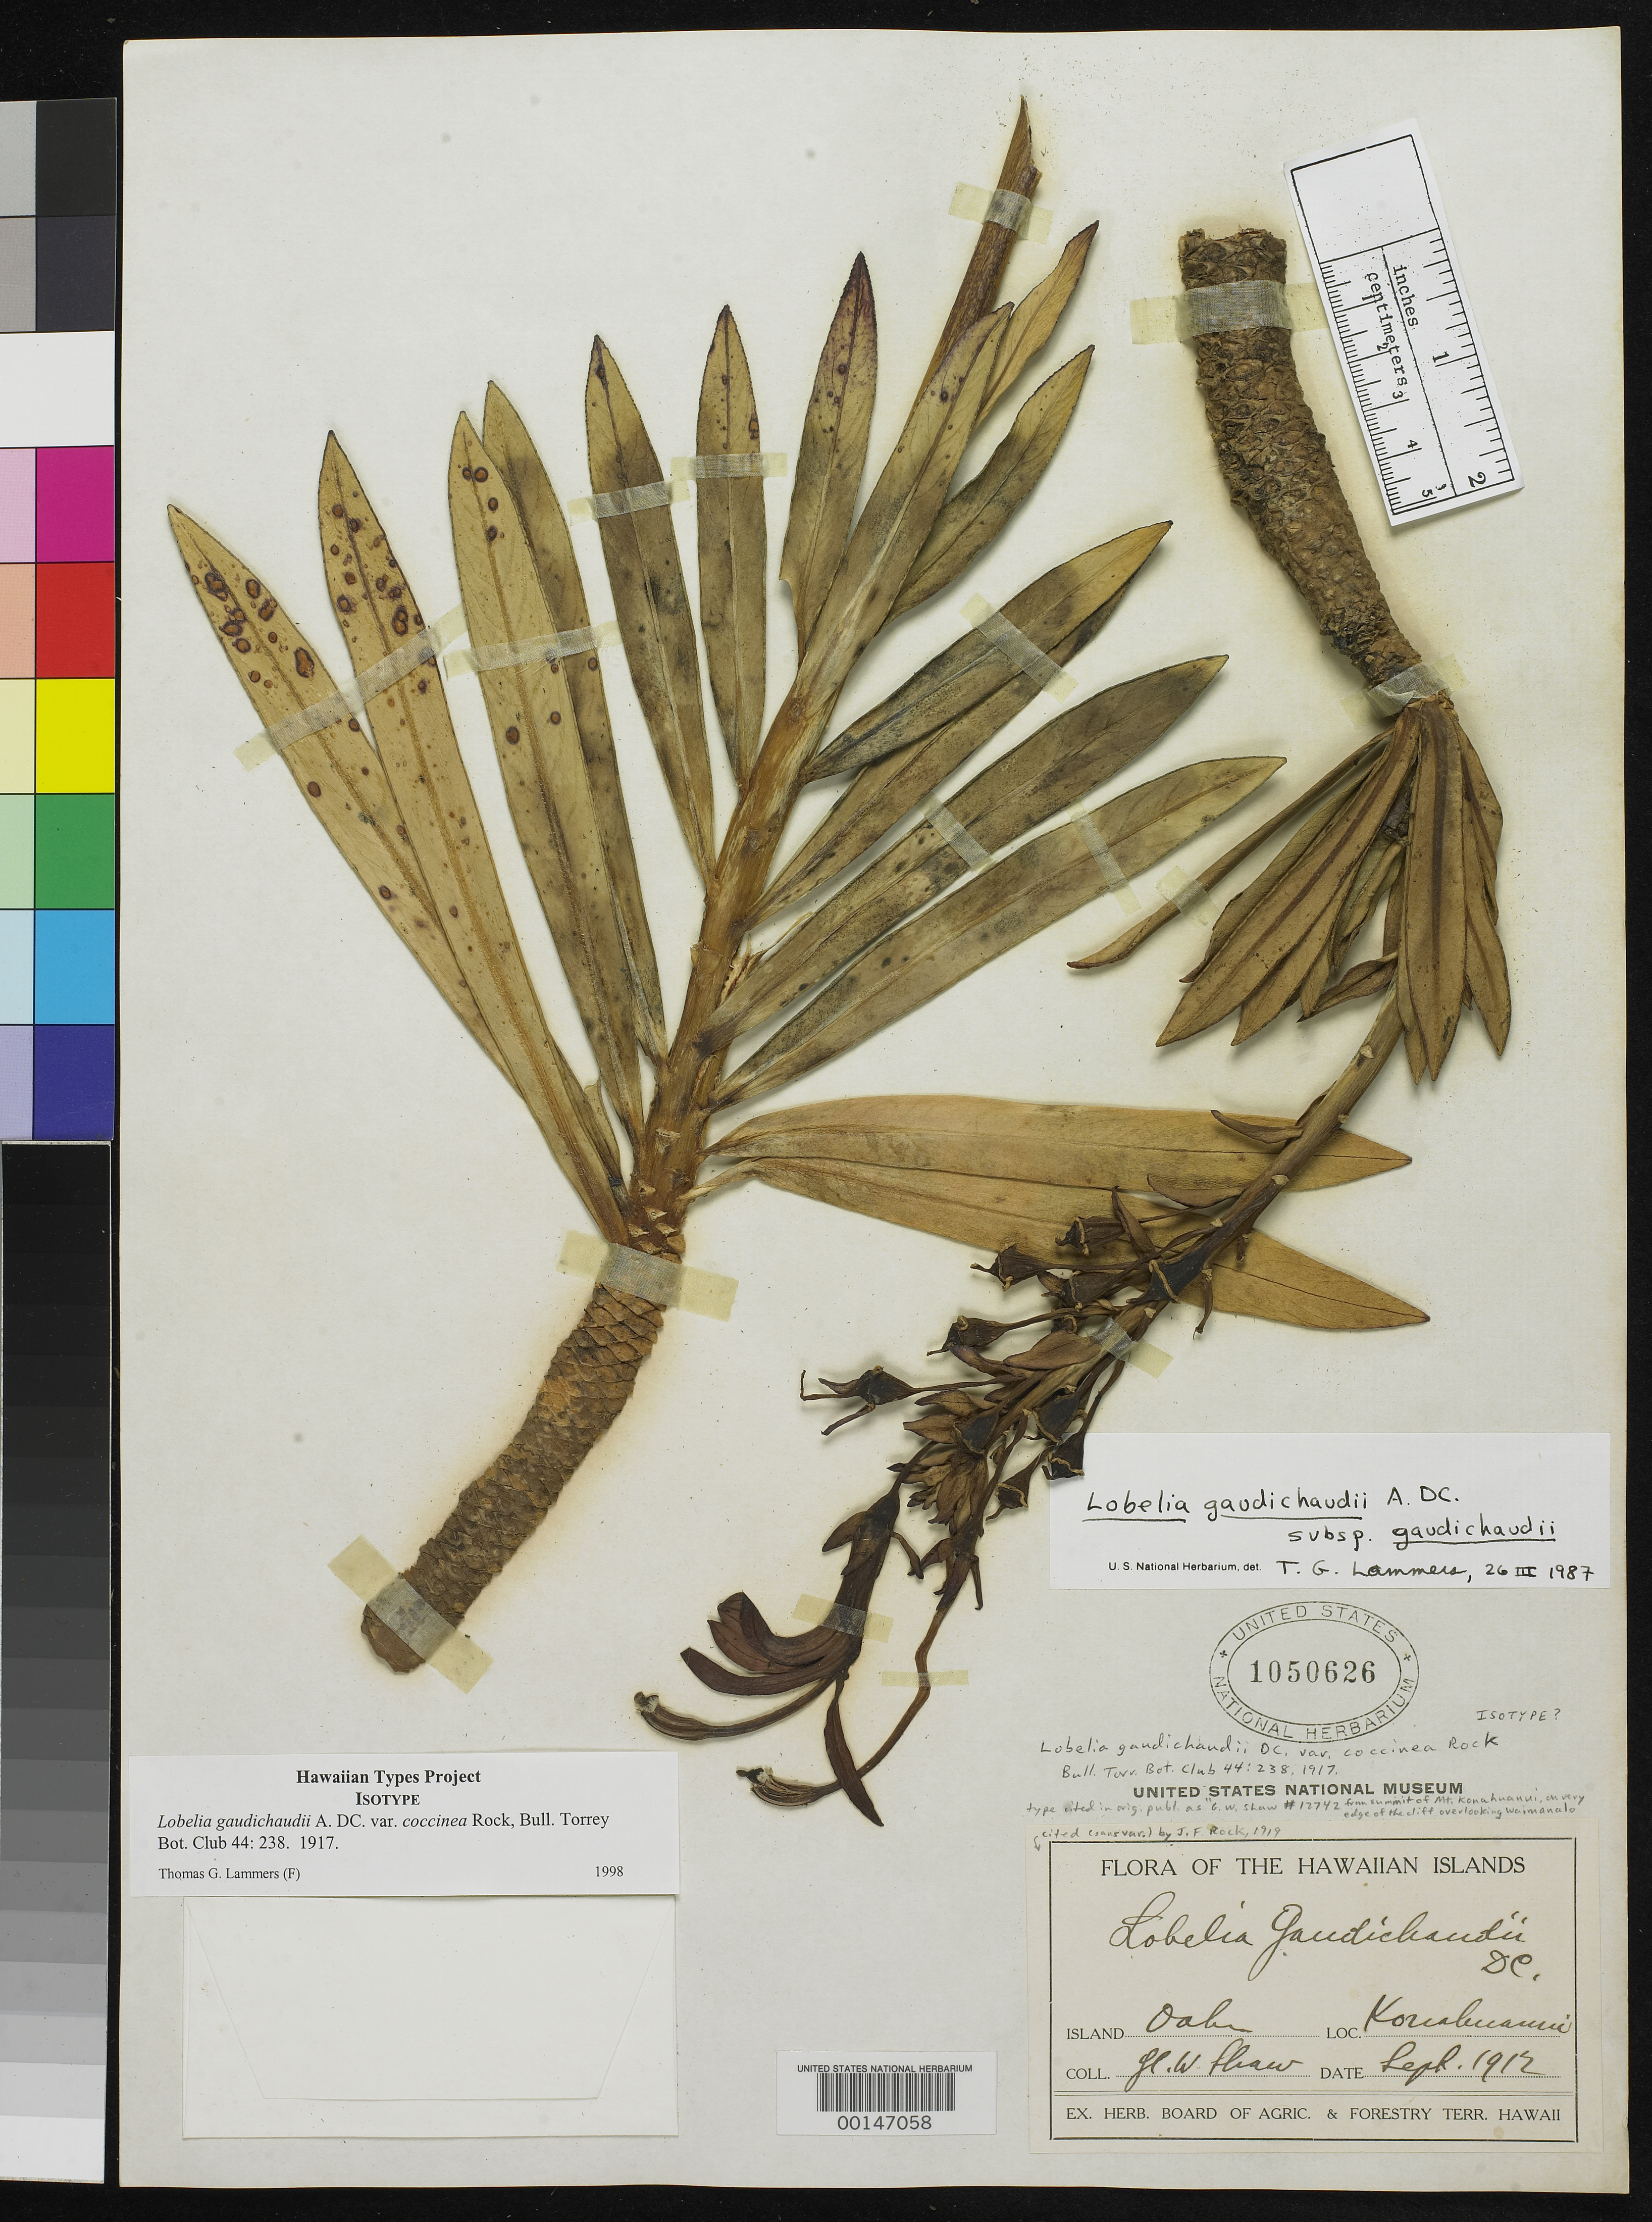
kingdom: Plantae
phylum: Tracheophyta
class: Magnoliopsida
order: Asterales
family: Campanulaceae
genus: Lobelia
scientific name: Lobelia gaudichaudii var. coccinea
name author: Rock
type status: Isotype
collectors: G. W. Shaw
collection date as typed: Sep 1912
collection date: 1912-09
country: United States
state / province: Hawaii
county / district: Honolulu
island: Oahu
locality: Konahuanui.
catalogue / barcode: US 1050626